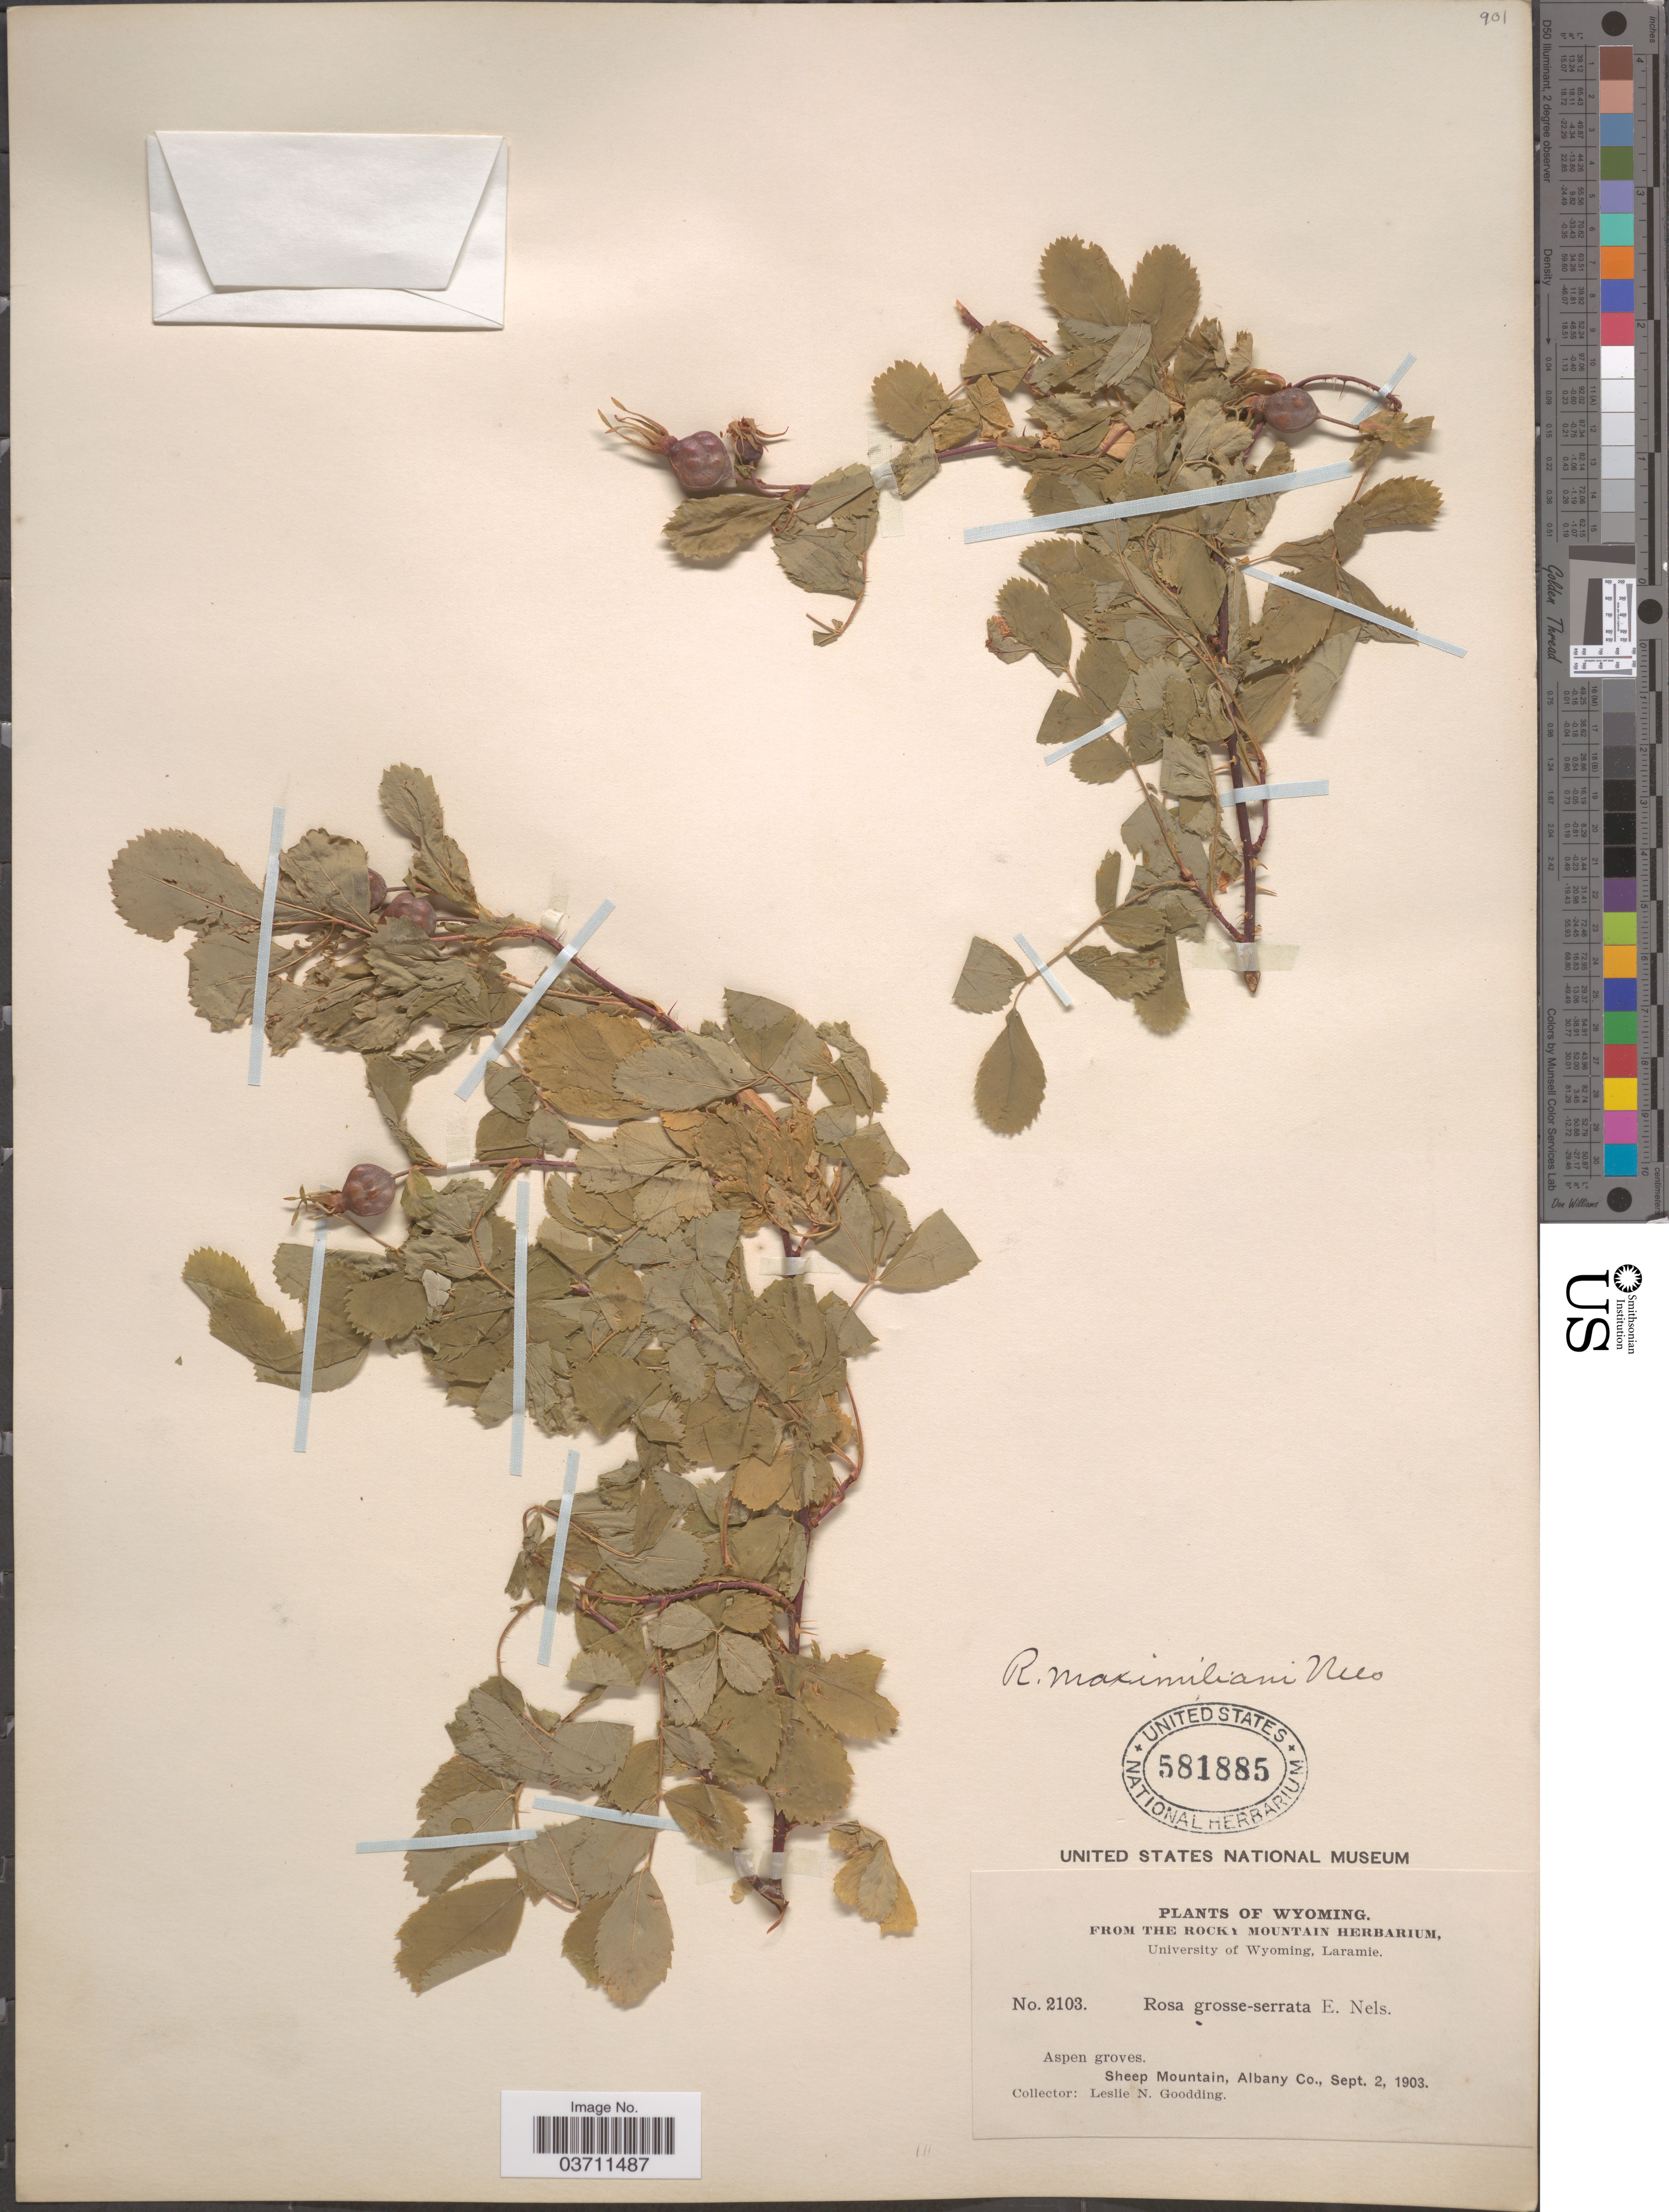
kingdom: Plantae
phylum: Tracheophyta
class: Magnoliopsida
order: Rosales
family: Rosaceae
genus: Rosa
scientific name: Rosa maximiliani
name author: Nees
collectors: L. N. Goodding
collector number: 2103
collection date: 1903-09-02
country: United States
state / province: Wyoming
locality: Sheep Mountain, Albany Co.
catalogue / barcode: US 581885